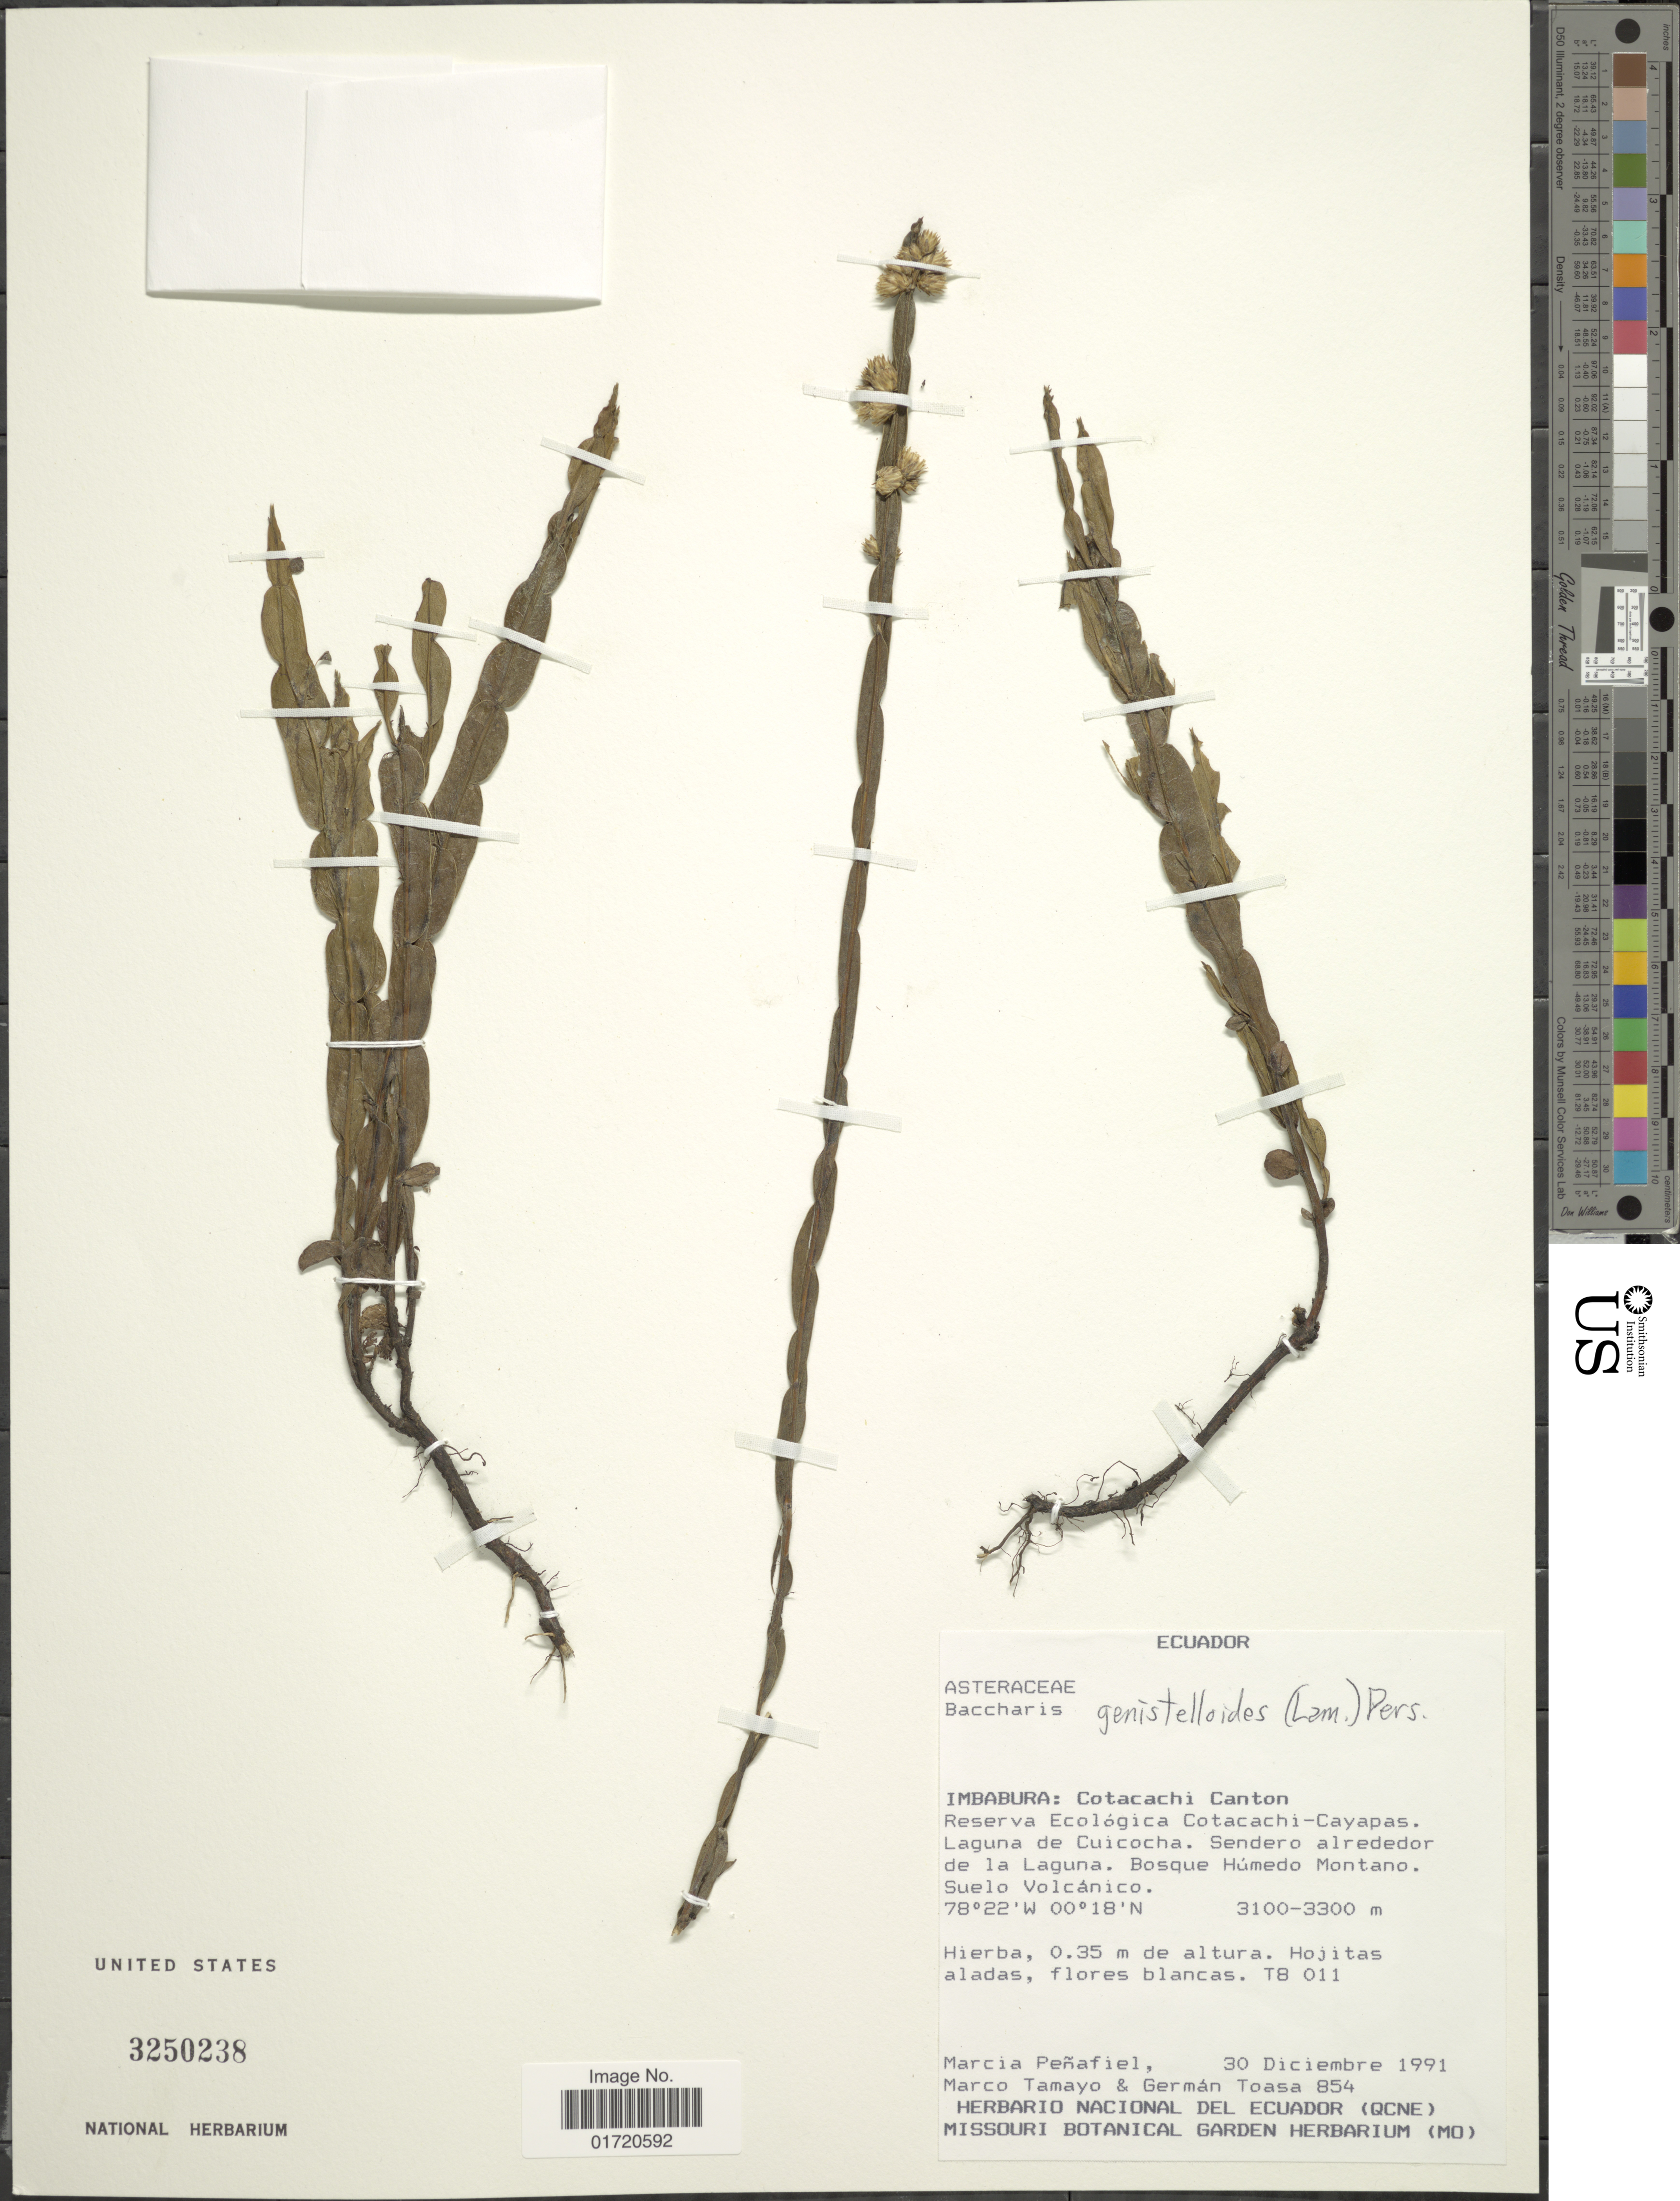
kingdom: Plantae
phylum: Tracheophyta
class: Magnoliopsida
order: Asterales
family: Asteraceae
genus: Baccharis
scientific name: Baccharis genistelloides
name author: (Lam.) Pers.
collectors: M. Penafiel, M. Tamayo & G. Toasa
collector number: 854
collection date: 1991-12-30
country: Ecuador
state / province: Imbabura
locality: Cotacachi Canton. Reserva Ecologica Cotacqachi-Cayapas. Laguna de Cuicocha.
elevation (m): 3100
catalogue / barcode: US 3250238